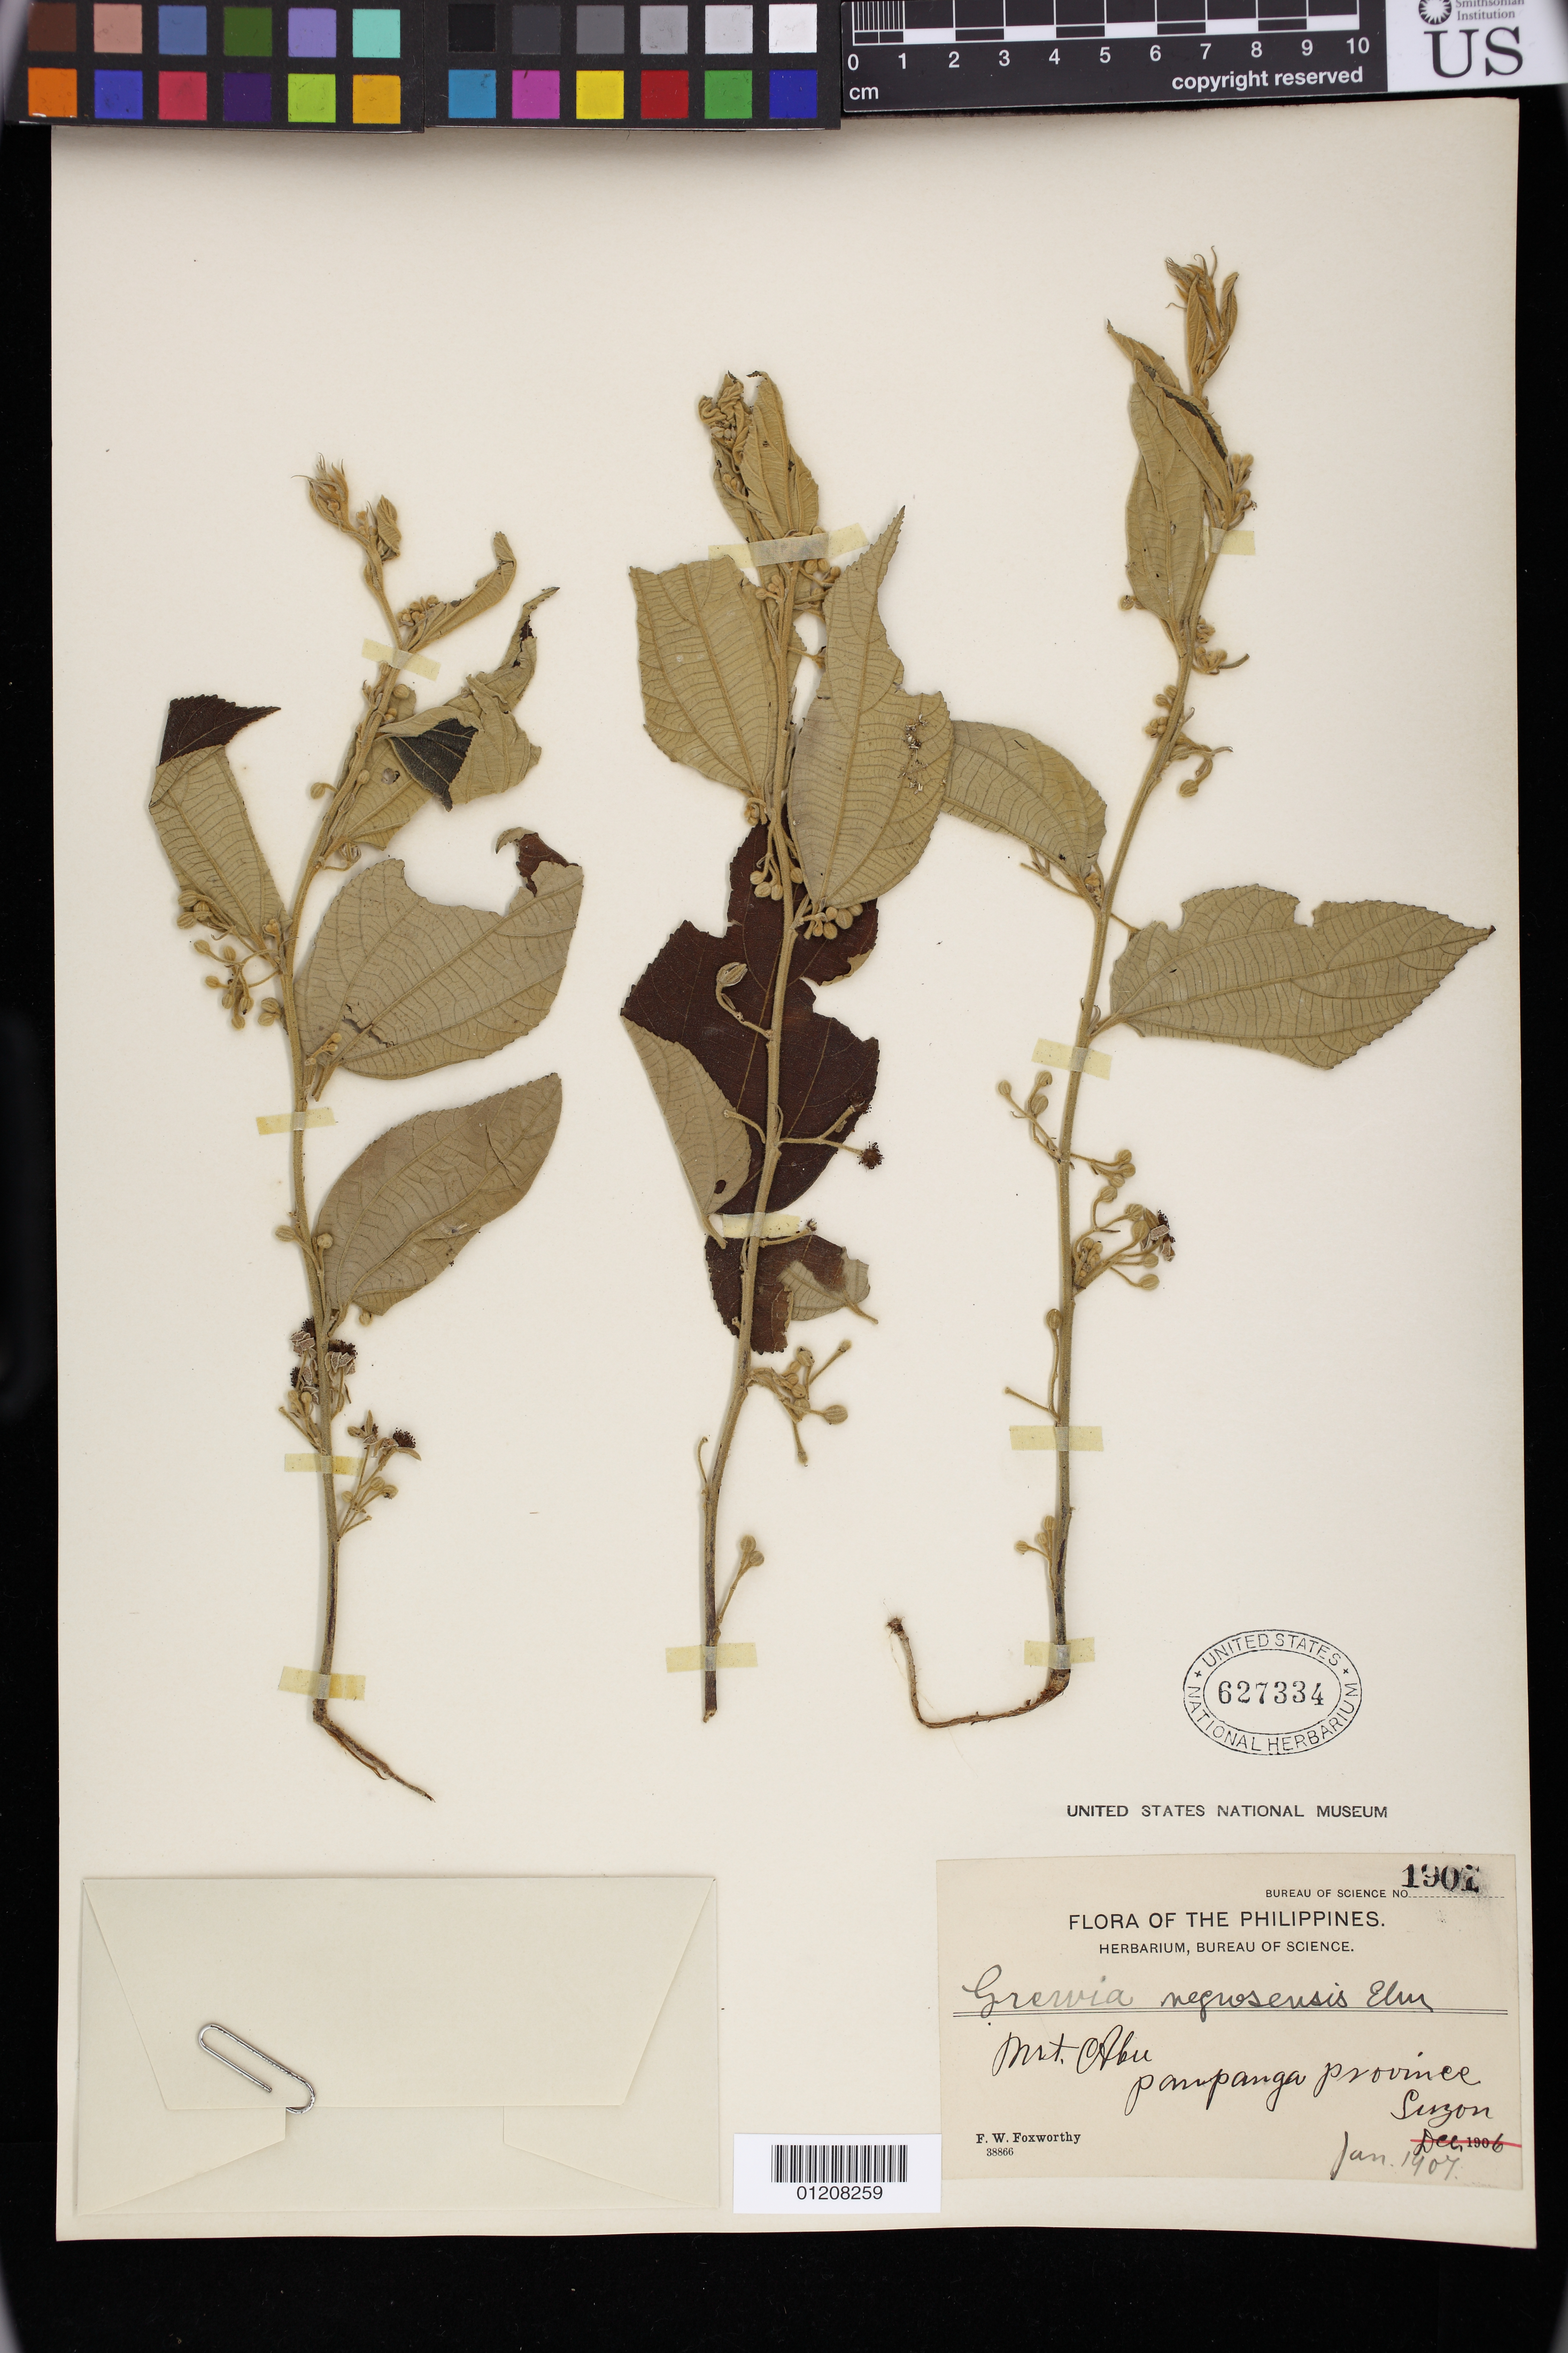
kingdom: Plantae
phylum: Tracheophyta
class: Magnoliopsida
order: Malvales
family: Malvaceae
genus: Grewia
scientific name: Grewia eriocarpa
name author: Juss.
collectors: F. W. Foxworthy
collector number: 38866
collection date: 1907-01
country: Philippines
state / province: Central Luzon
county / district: Pampanga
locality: Mount. Abu. Island of Luzon.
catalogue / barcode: US 627334